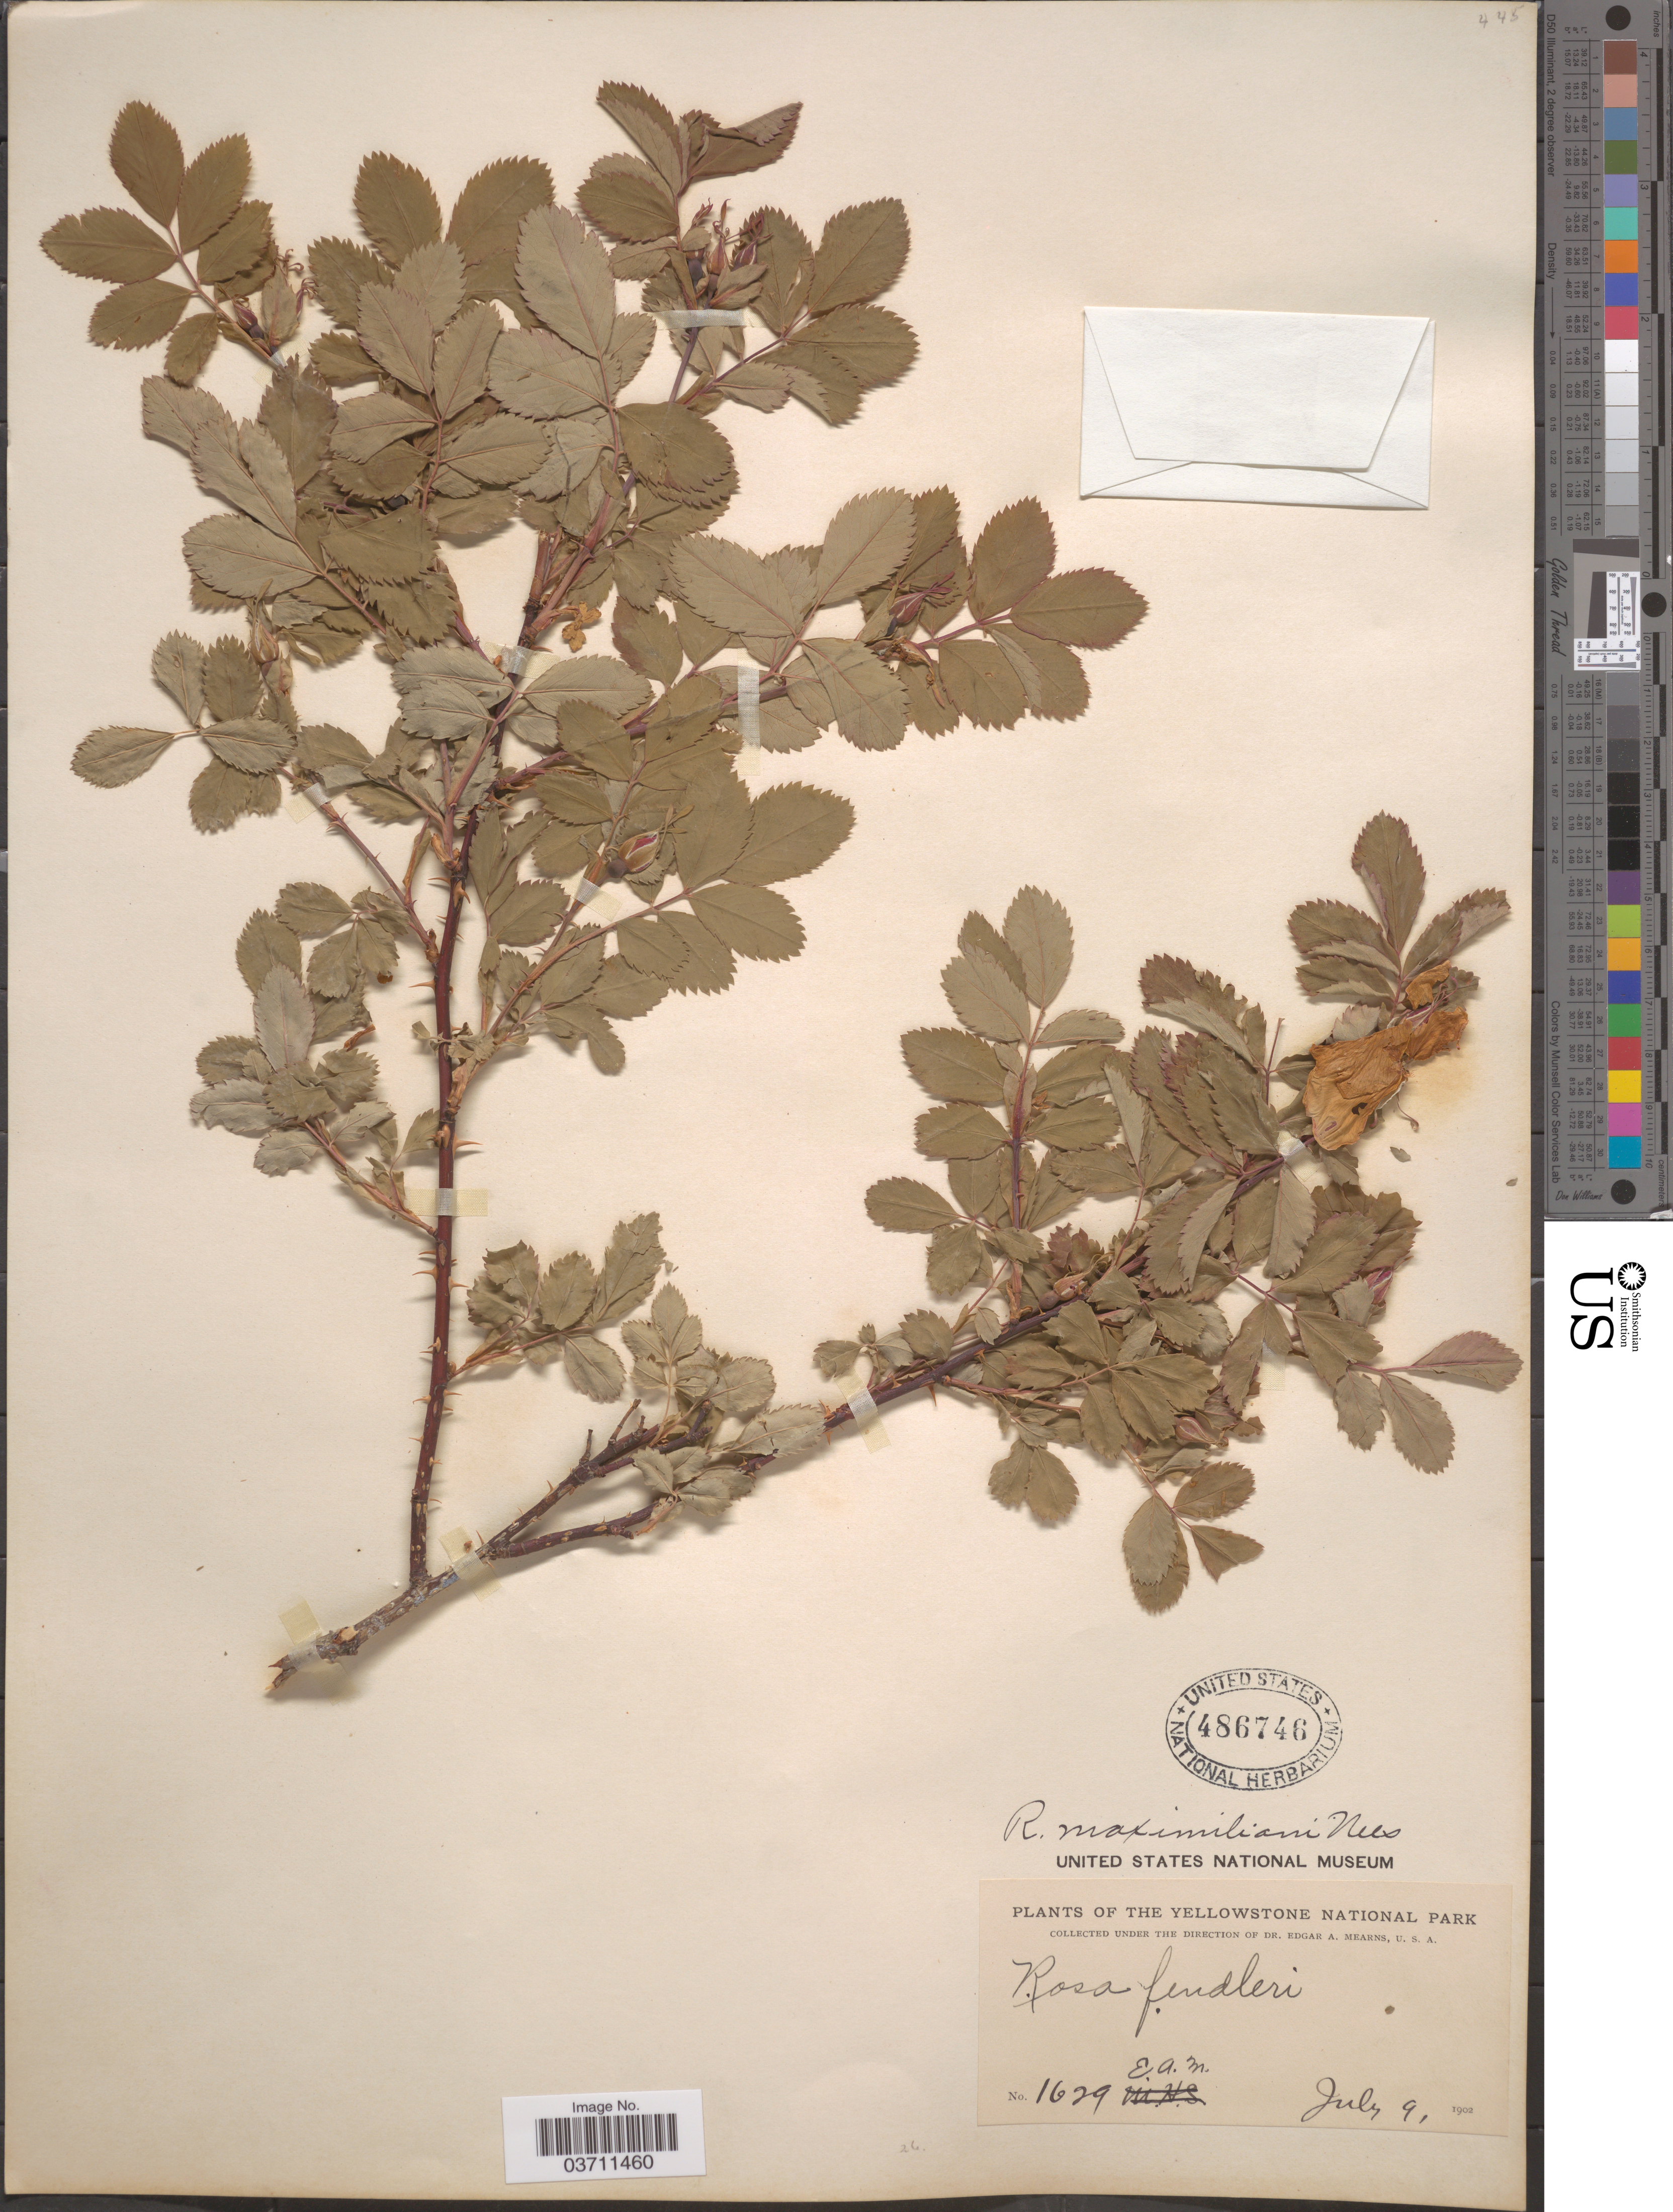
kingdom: Plantae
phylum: Tracheophyta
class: Magnoliopsida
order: Rosales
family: Rosaceae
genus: Rosa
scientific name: Rosa maximiliani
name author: Nees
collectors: E. A. Mearns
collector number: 1629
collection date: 1902-07-09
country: United States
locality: The Yellowstone National Park.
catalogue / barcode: US 486746